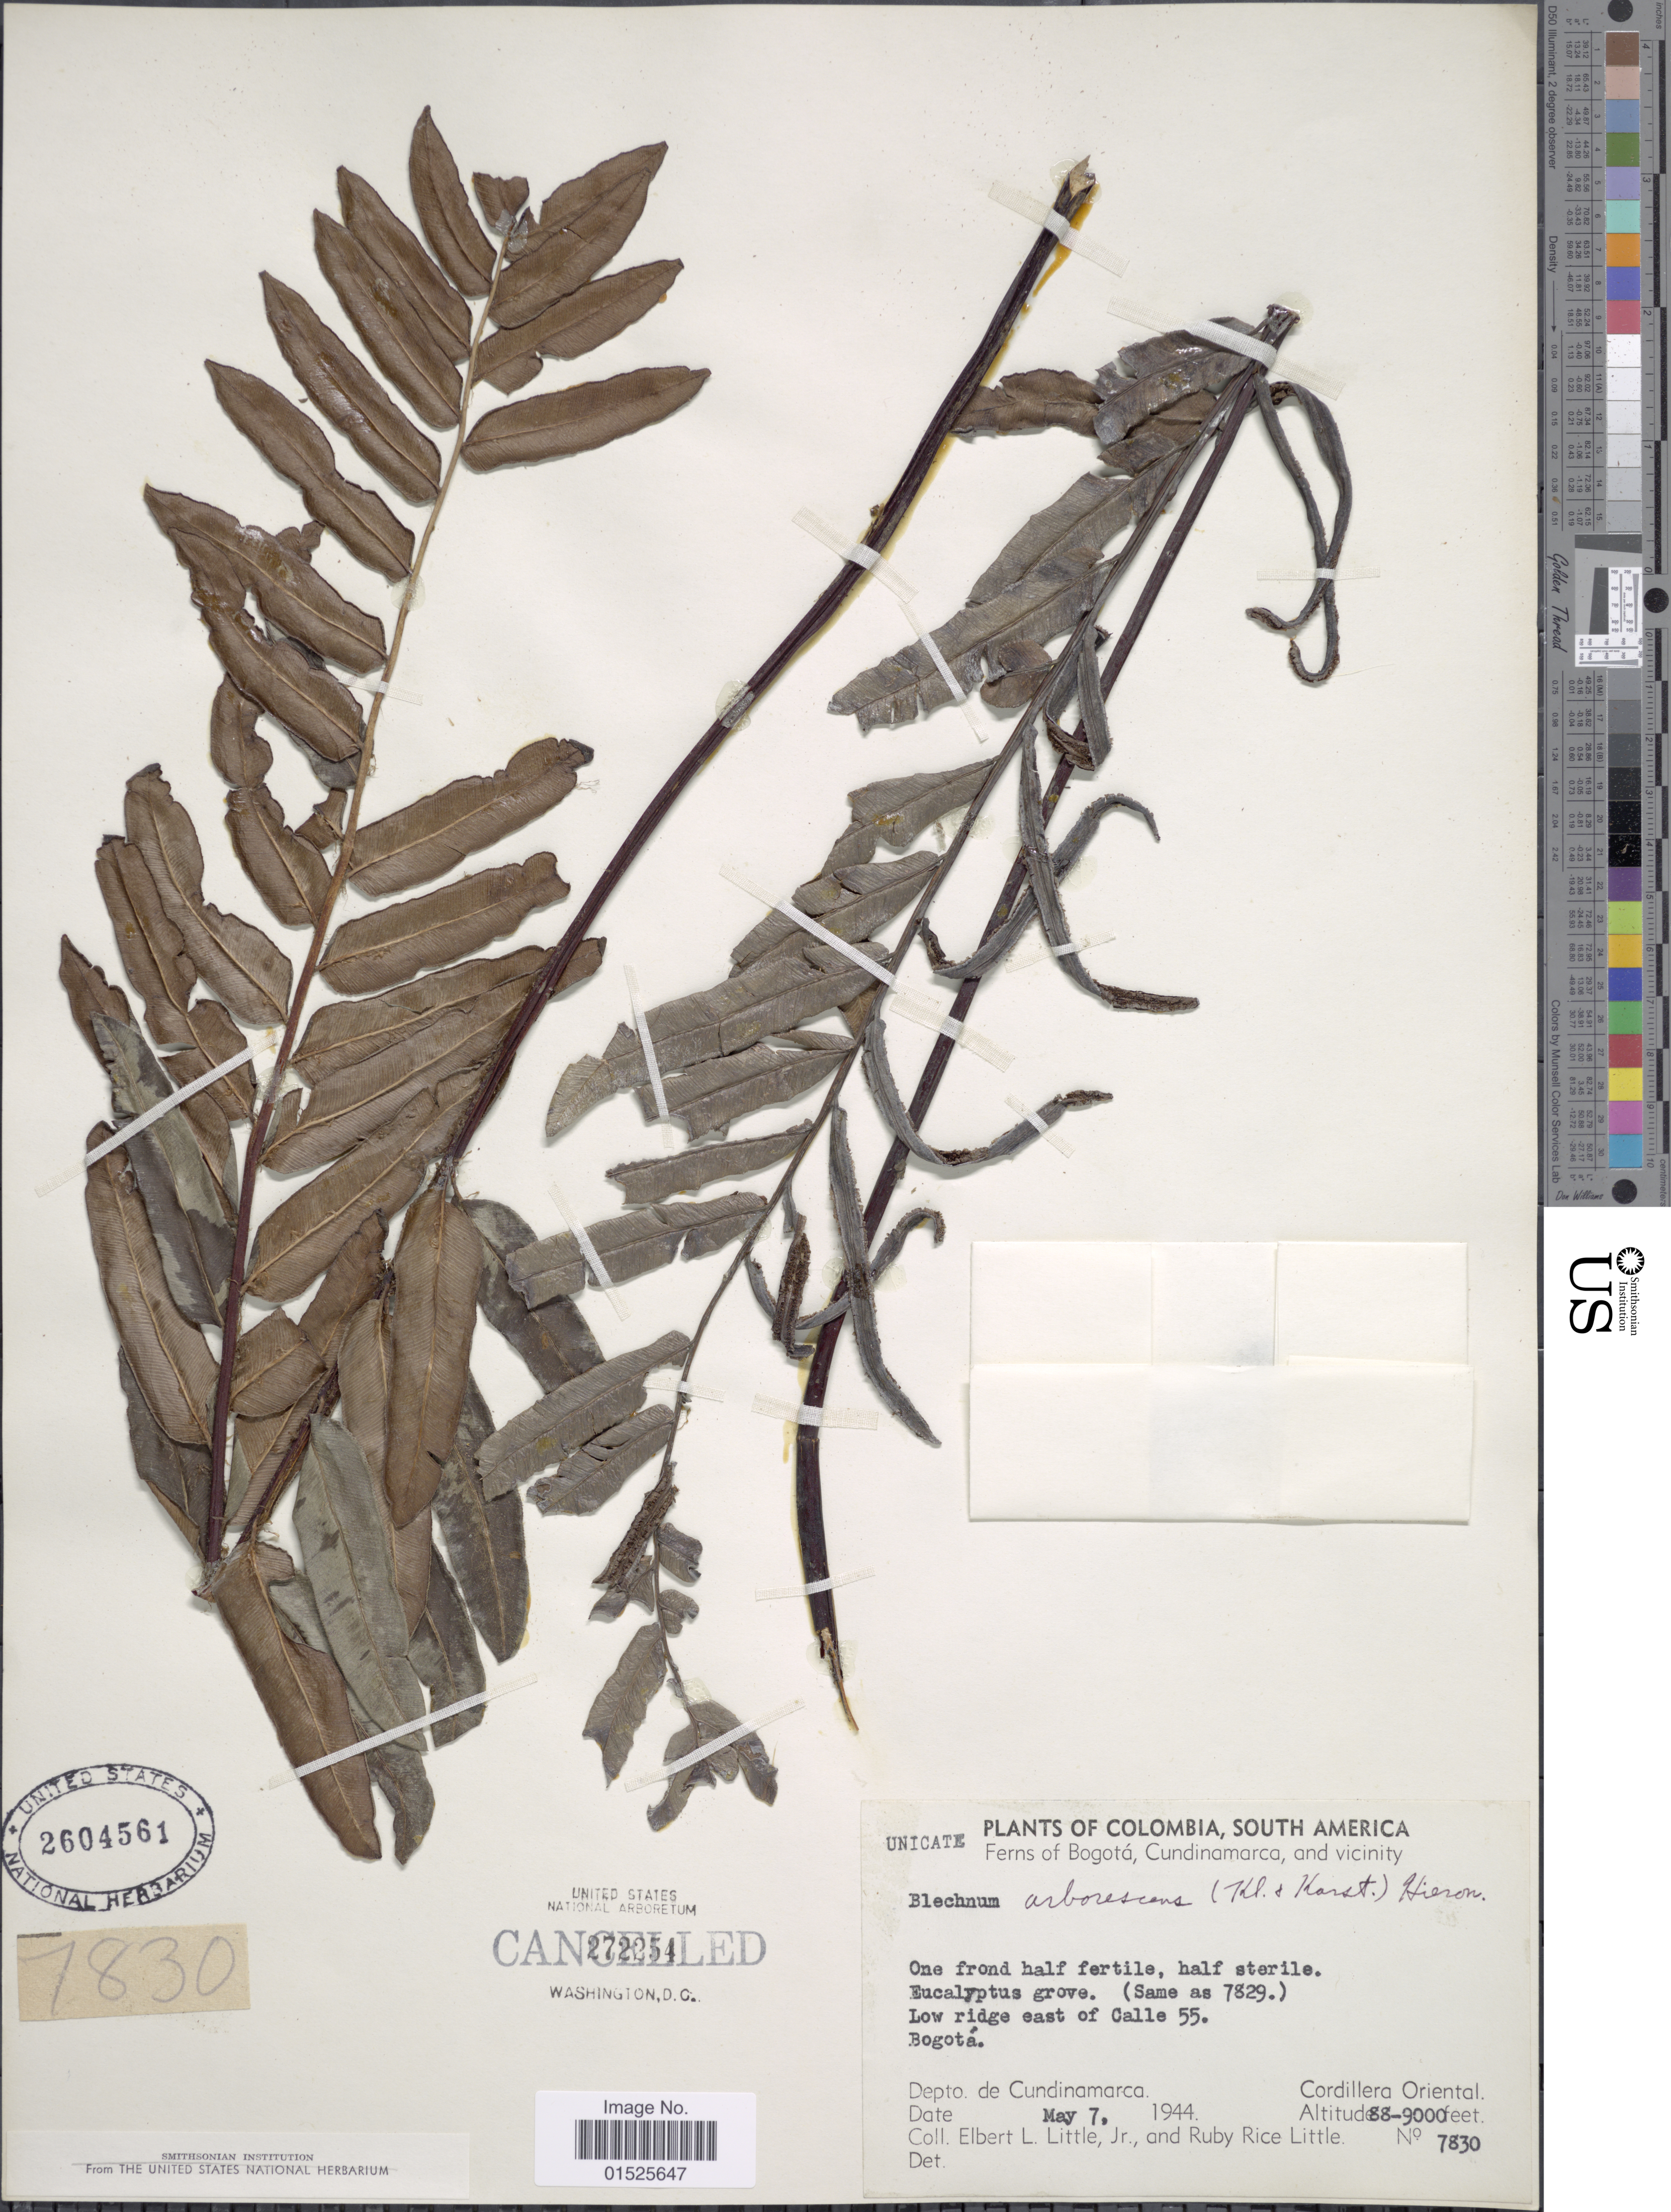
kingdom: Plantae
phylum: Tracheophyta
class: Polypodiopsida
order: Polypodiales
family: Blechnaceae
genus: Blechnum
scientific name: Blechnum cordatum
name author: (Desv.) Hieron.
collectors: E. L. Little & R. R. Little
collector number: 7830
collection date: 1944-05-07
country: Colombia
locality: South America. Bogotá, Cundinamarca, and vicinity. low ridge east of Calle 55. Bogotá. Depto. de Cundinamarca. Cordillera Oriental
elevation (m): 2682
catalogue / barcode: US 2604561